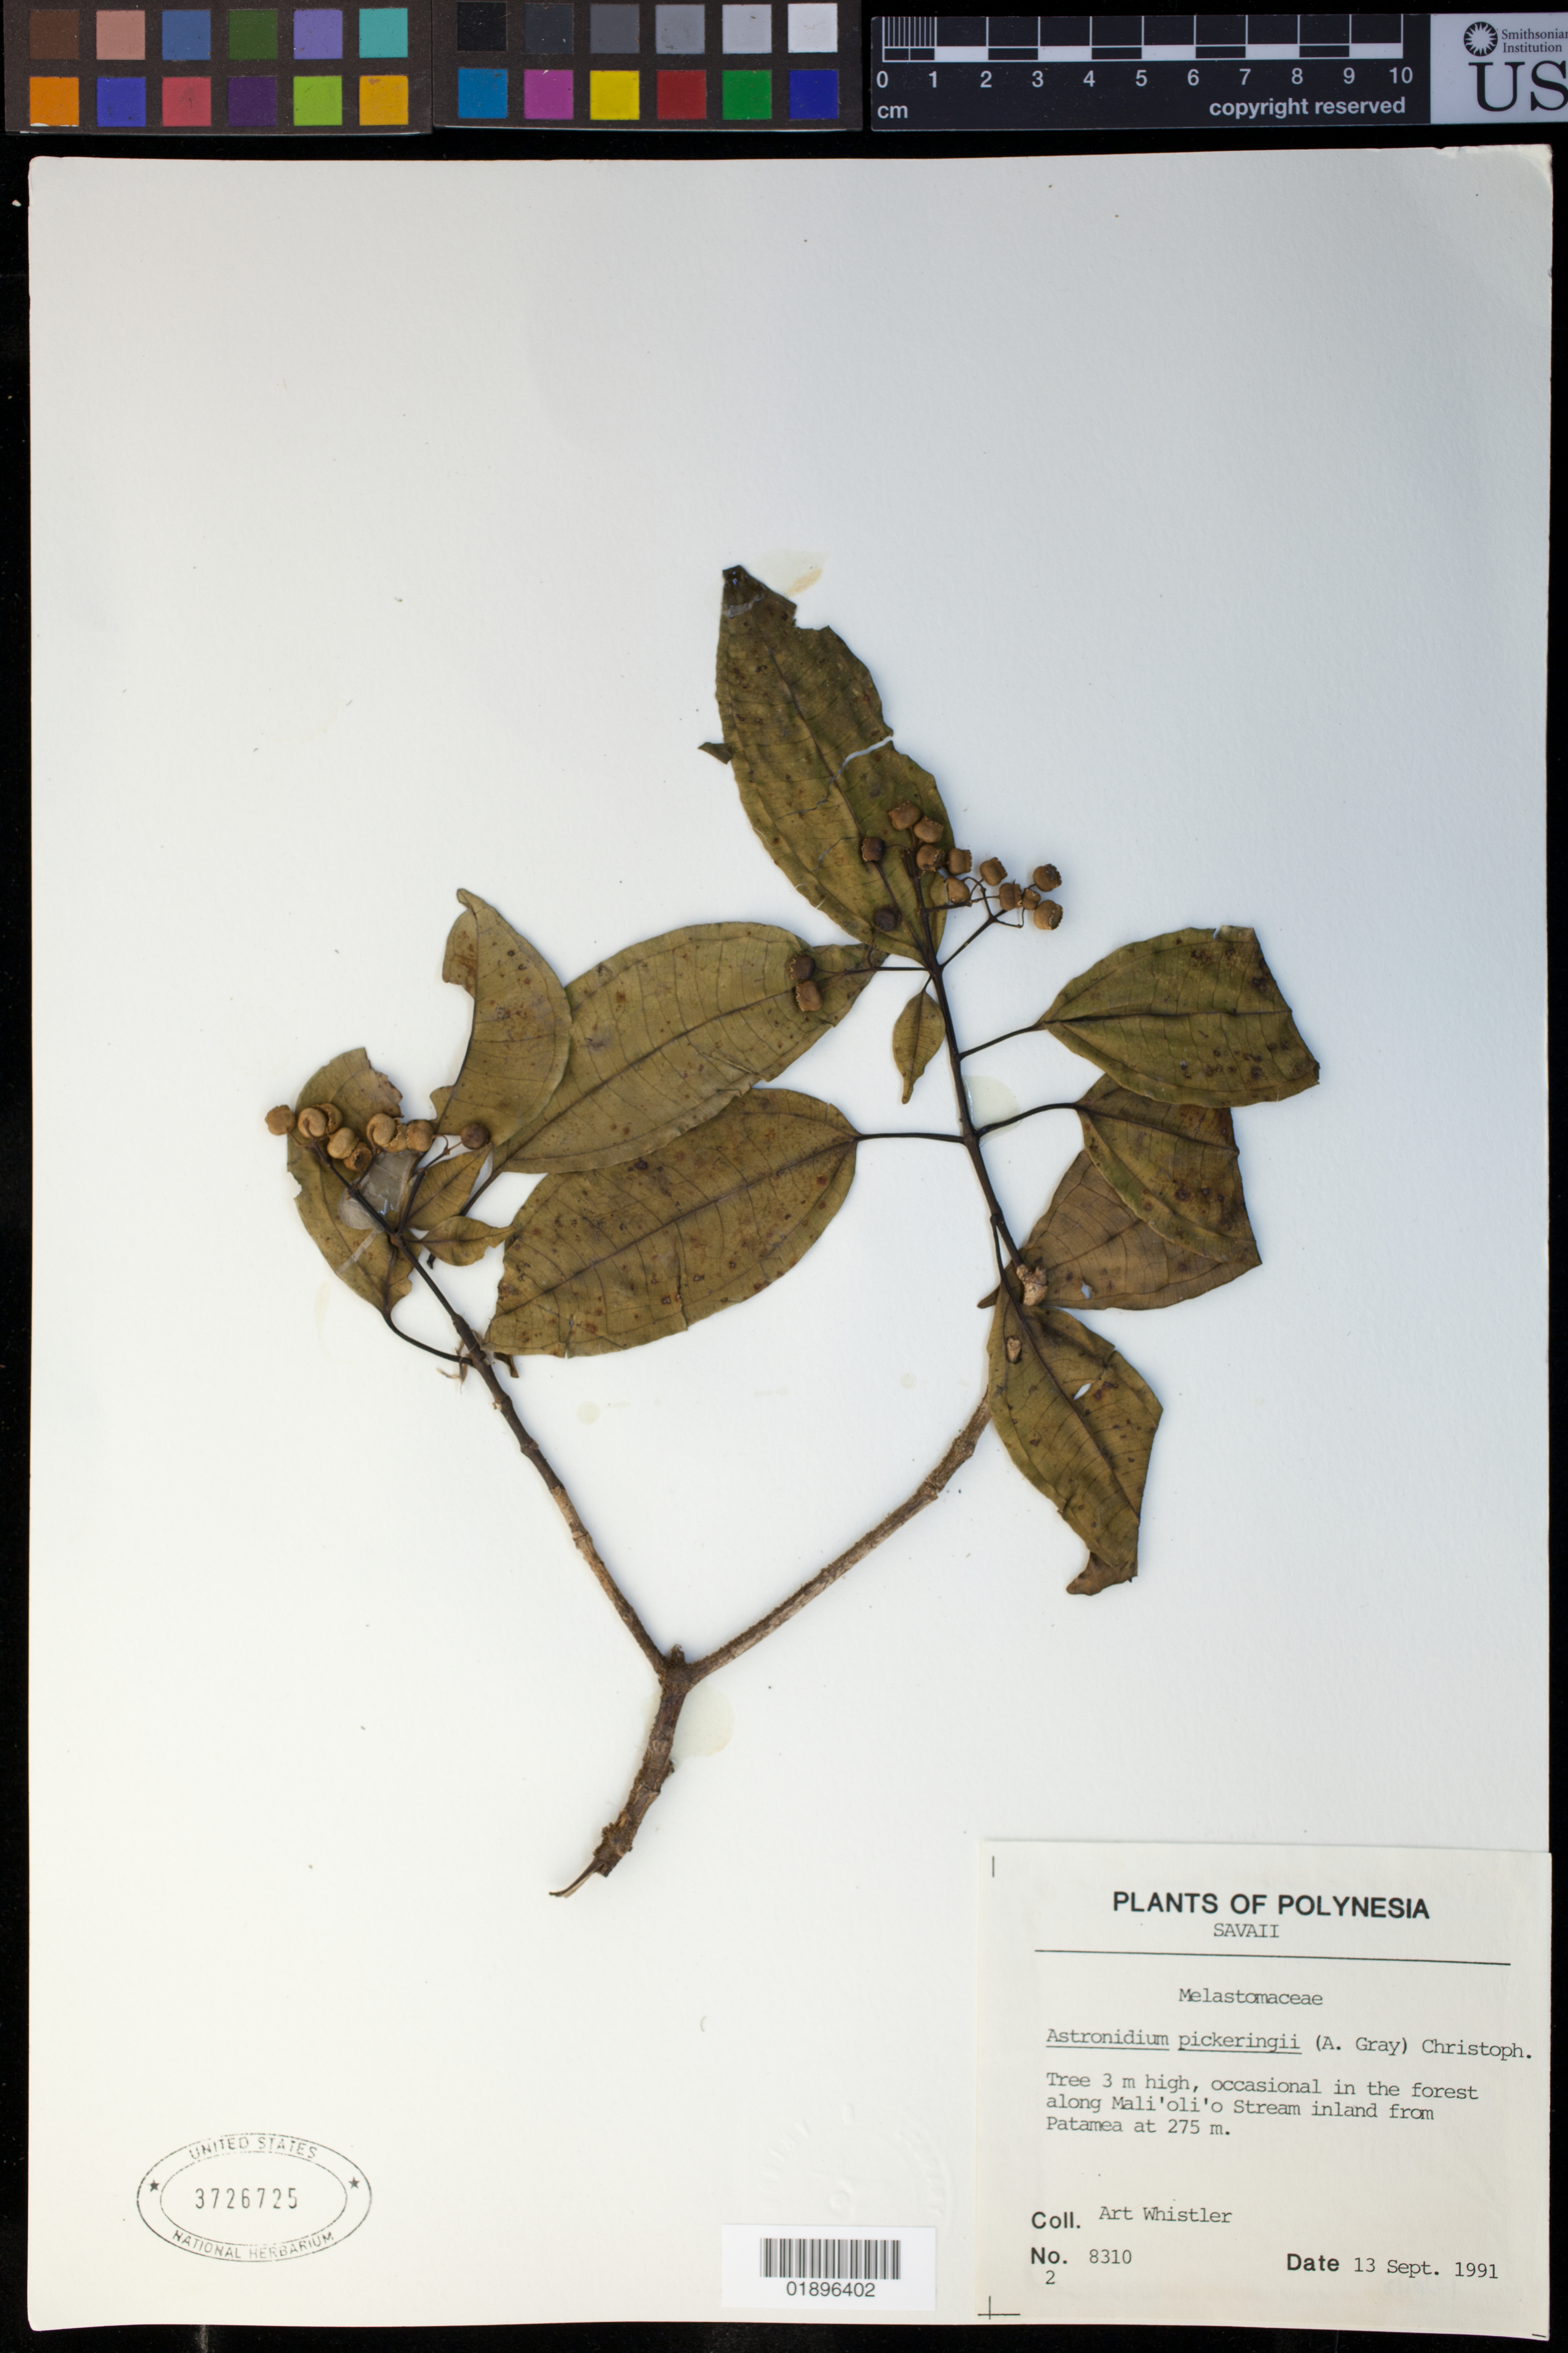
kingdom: Plantae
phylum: Tracheophyta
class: Magnoliopsida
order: Myrtales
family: Melastomataceae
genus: Astronidium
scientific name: Astronidium pickeringii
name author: (A. Gray) Christoph.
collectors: A. Whistler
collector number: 8310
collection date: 1991-09-13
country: Samoa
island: Savai'i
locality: Along the Mali'olio'o stream, inland from Patamea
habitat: Forest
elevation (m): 275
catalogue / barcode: US 3726725